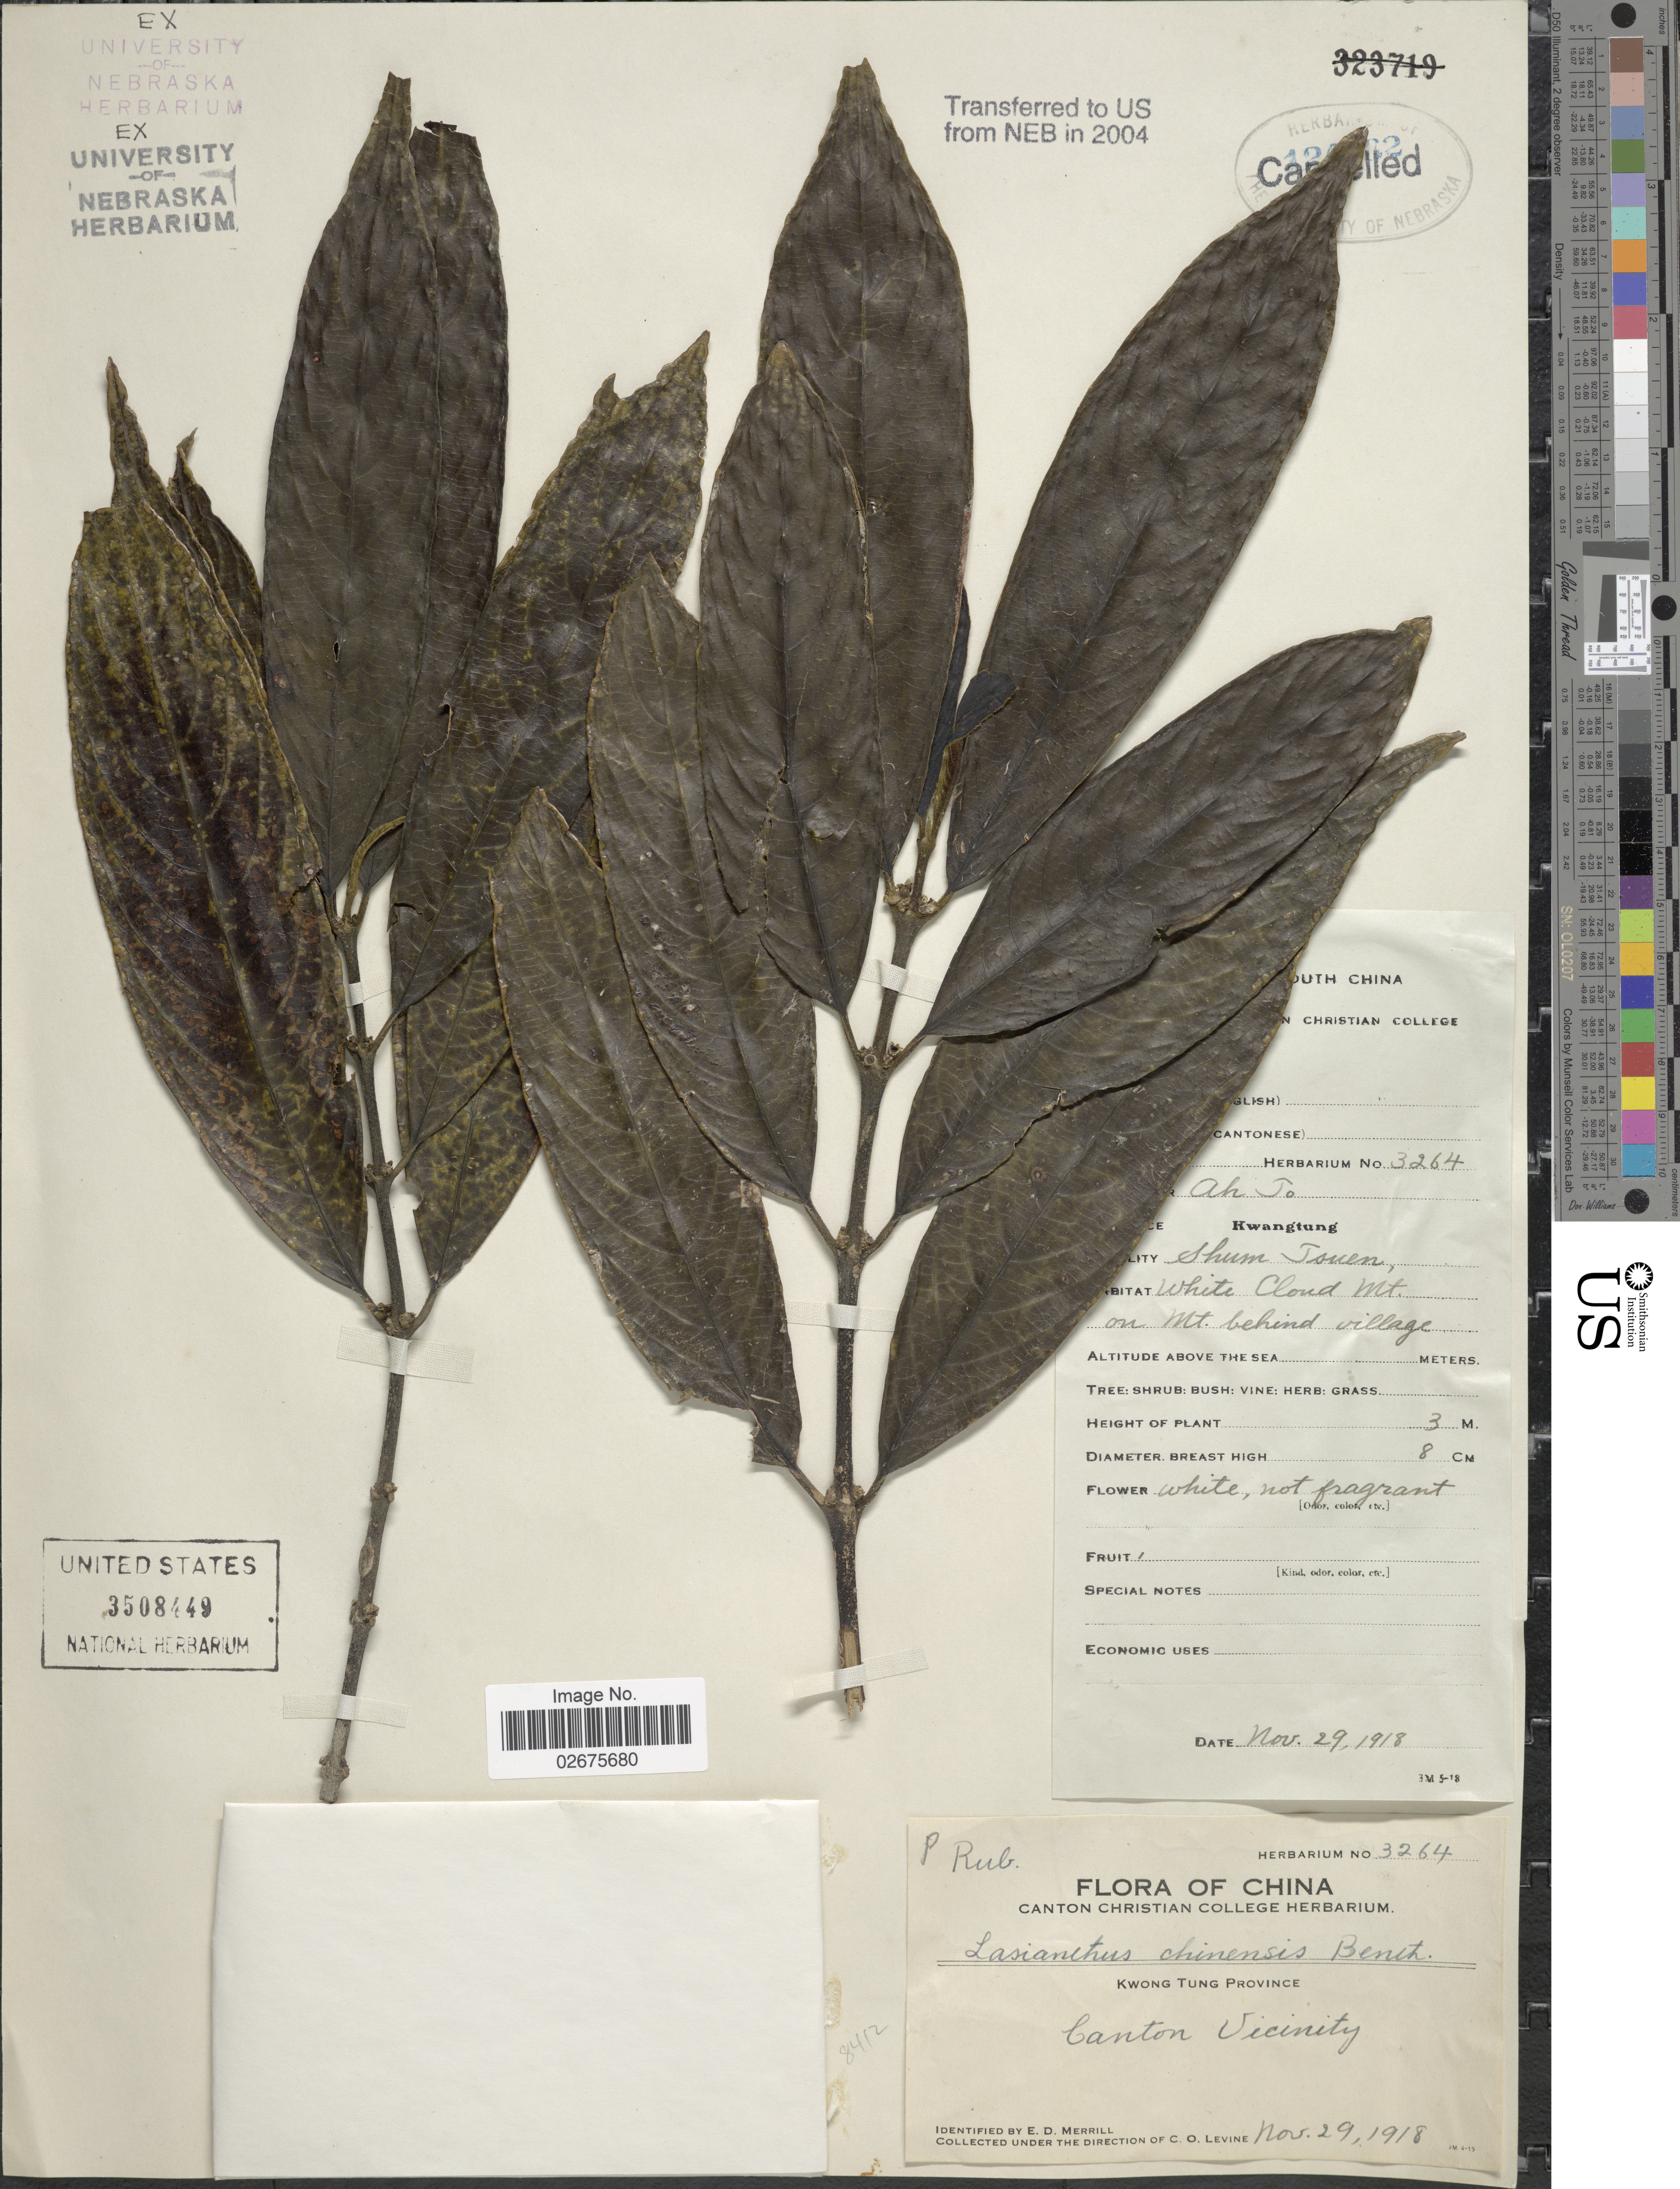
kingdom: Plantae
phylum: Tracheophyta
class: Magnoliopsida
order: Gentianales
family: Rubiaceae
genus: Lasianthus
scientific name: Lasianthus chinensis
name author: (Champ. ex Benth.) Benth.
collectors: C. O. Levine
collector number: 3264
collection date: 1918-11-29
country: China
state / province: Guangdong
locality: Kwong Tung Province, Canton Vicinity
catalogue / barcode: US 3508449